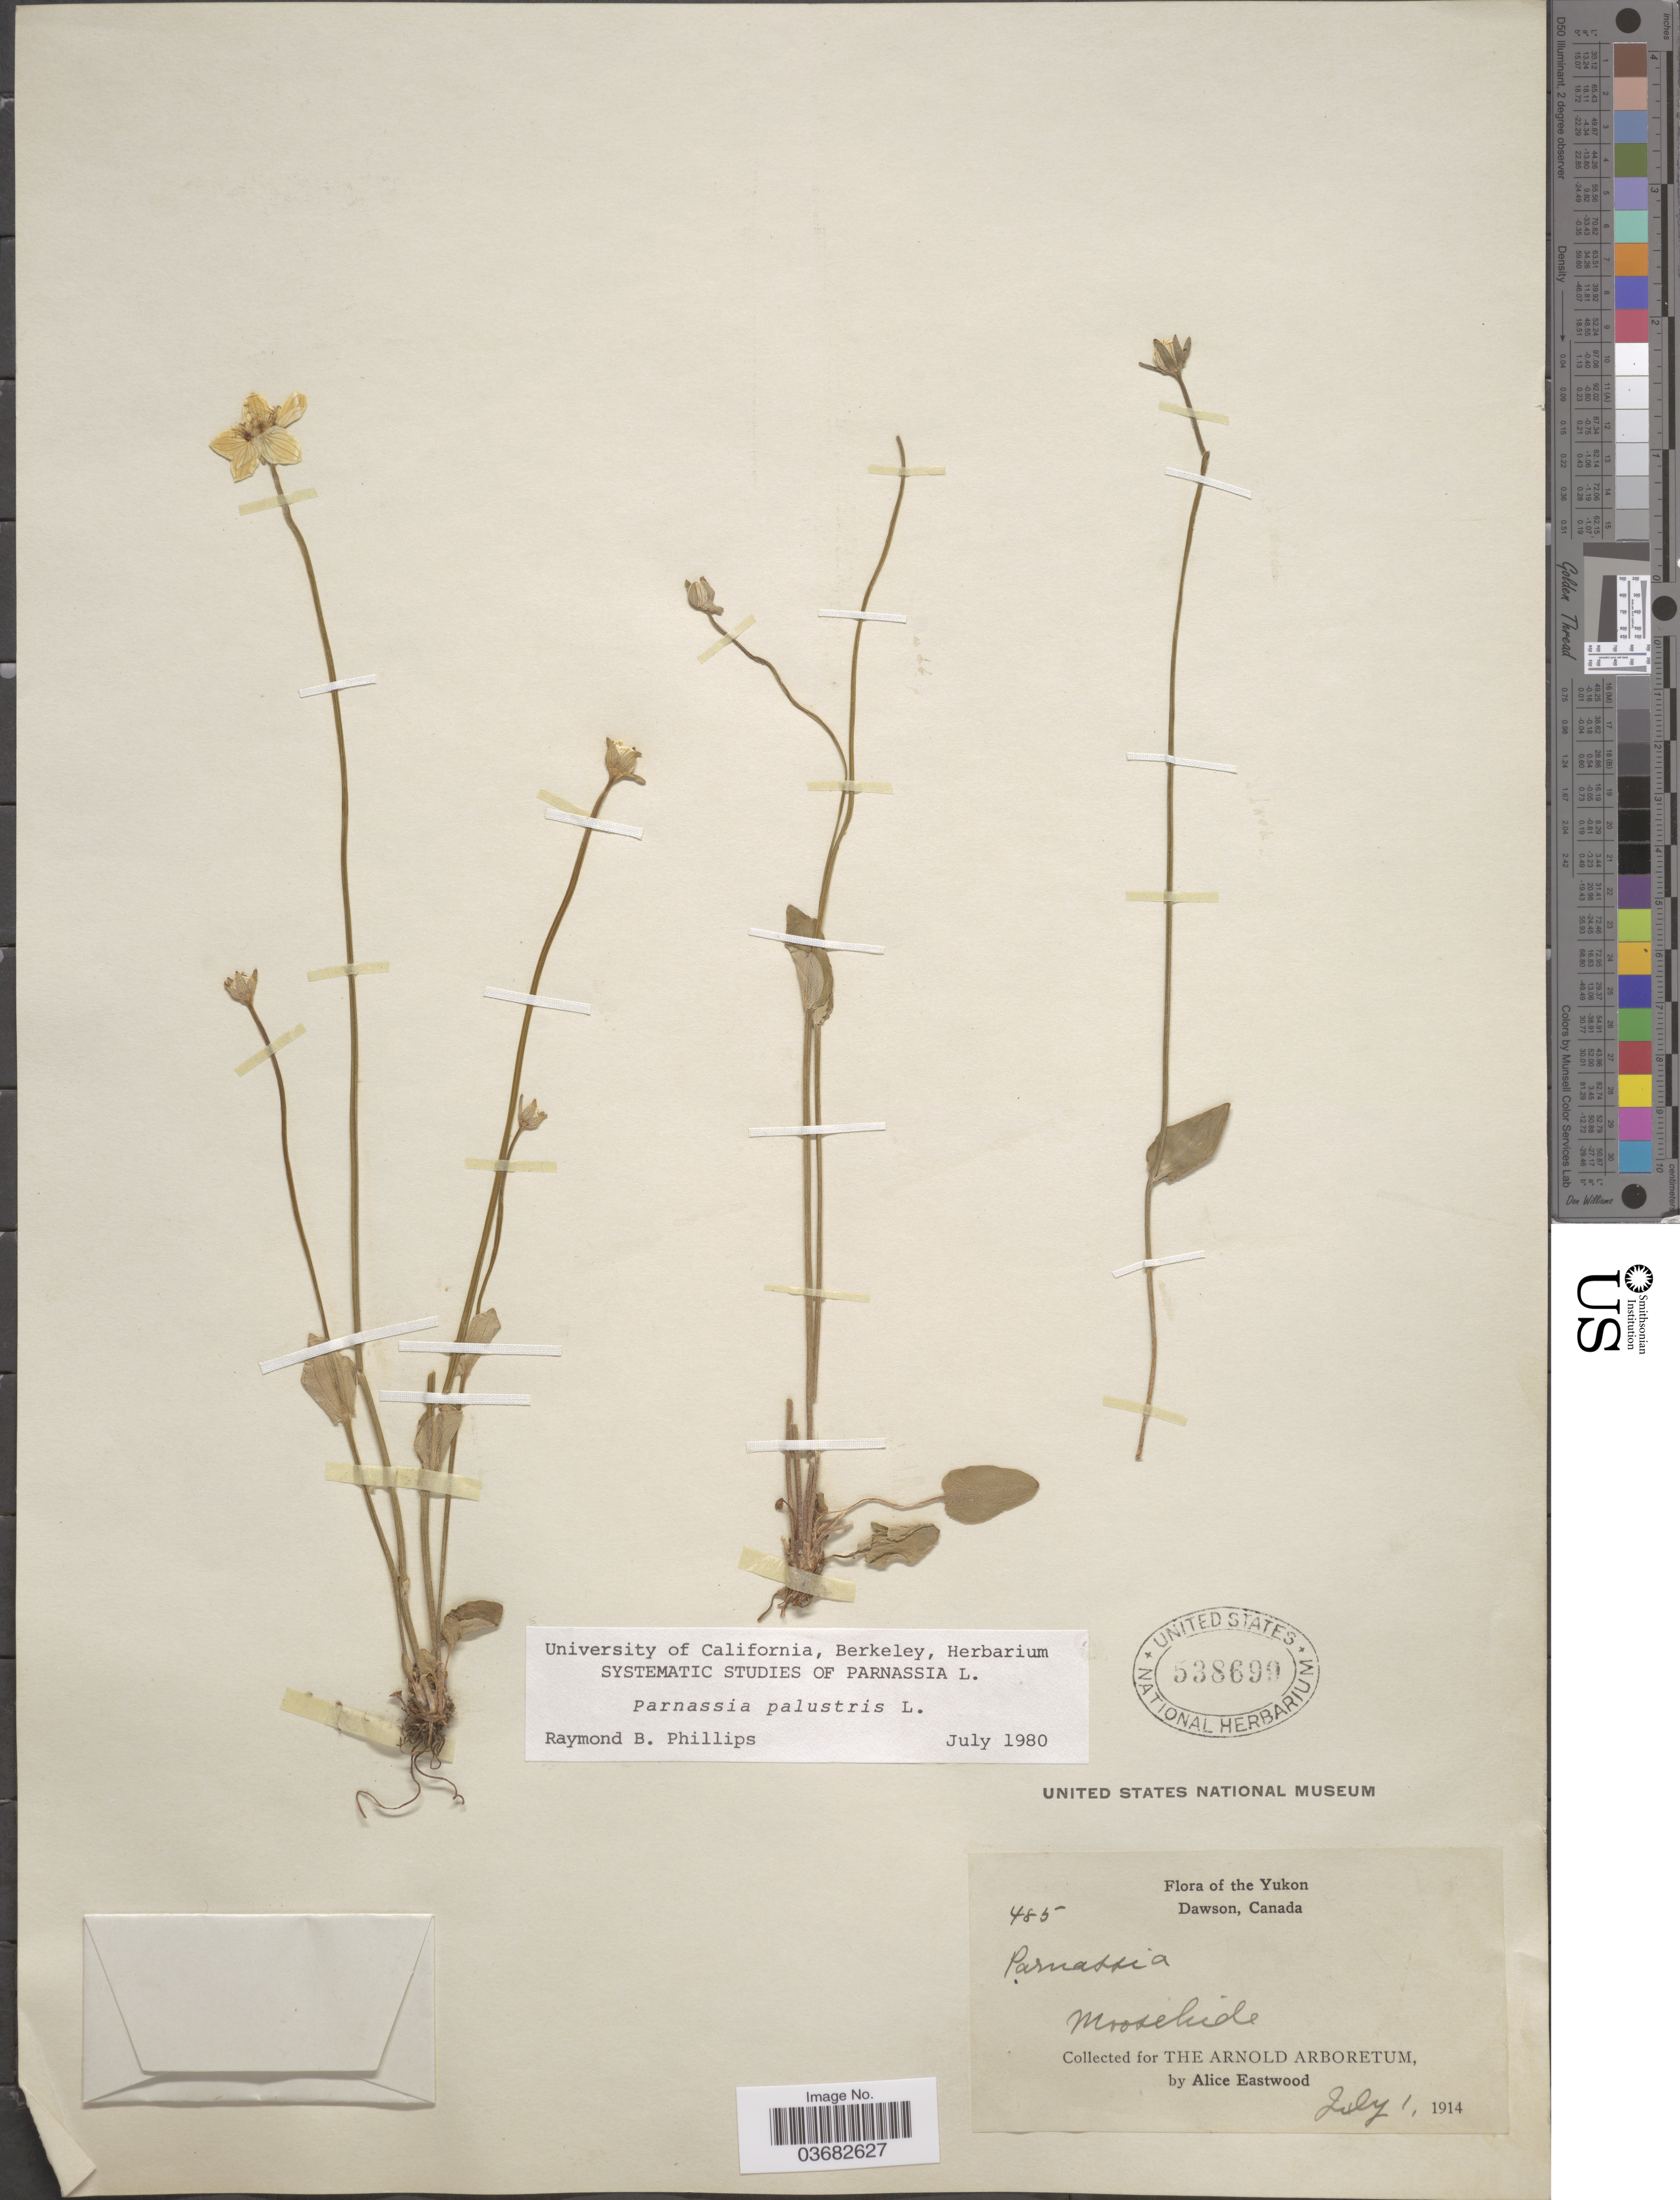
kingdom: Plantae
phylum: Tracheophyta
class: Magnoliopsida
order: Celastrales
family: Parnassiaceae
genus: Parnassia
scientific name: Parnassia palustris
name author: L.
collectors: A. Eastwood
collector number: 485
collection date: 1914-07-01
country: Canada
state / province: Yukon Territory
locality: The Yukon, Dawson. Moosehide.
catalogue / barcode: US 538699